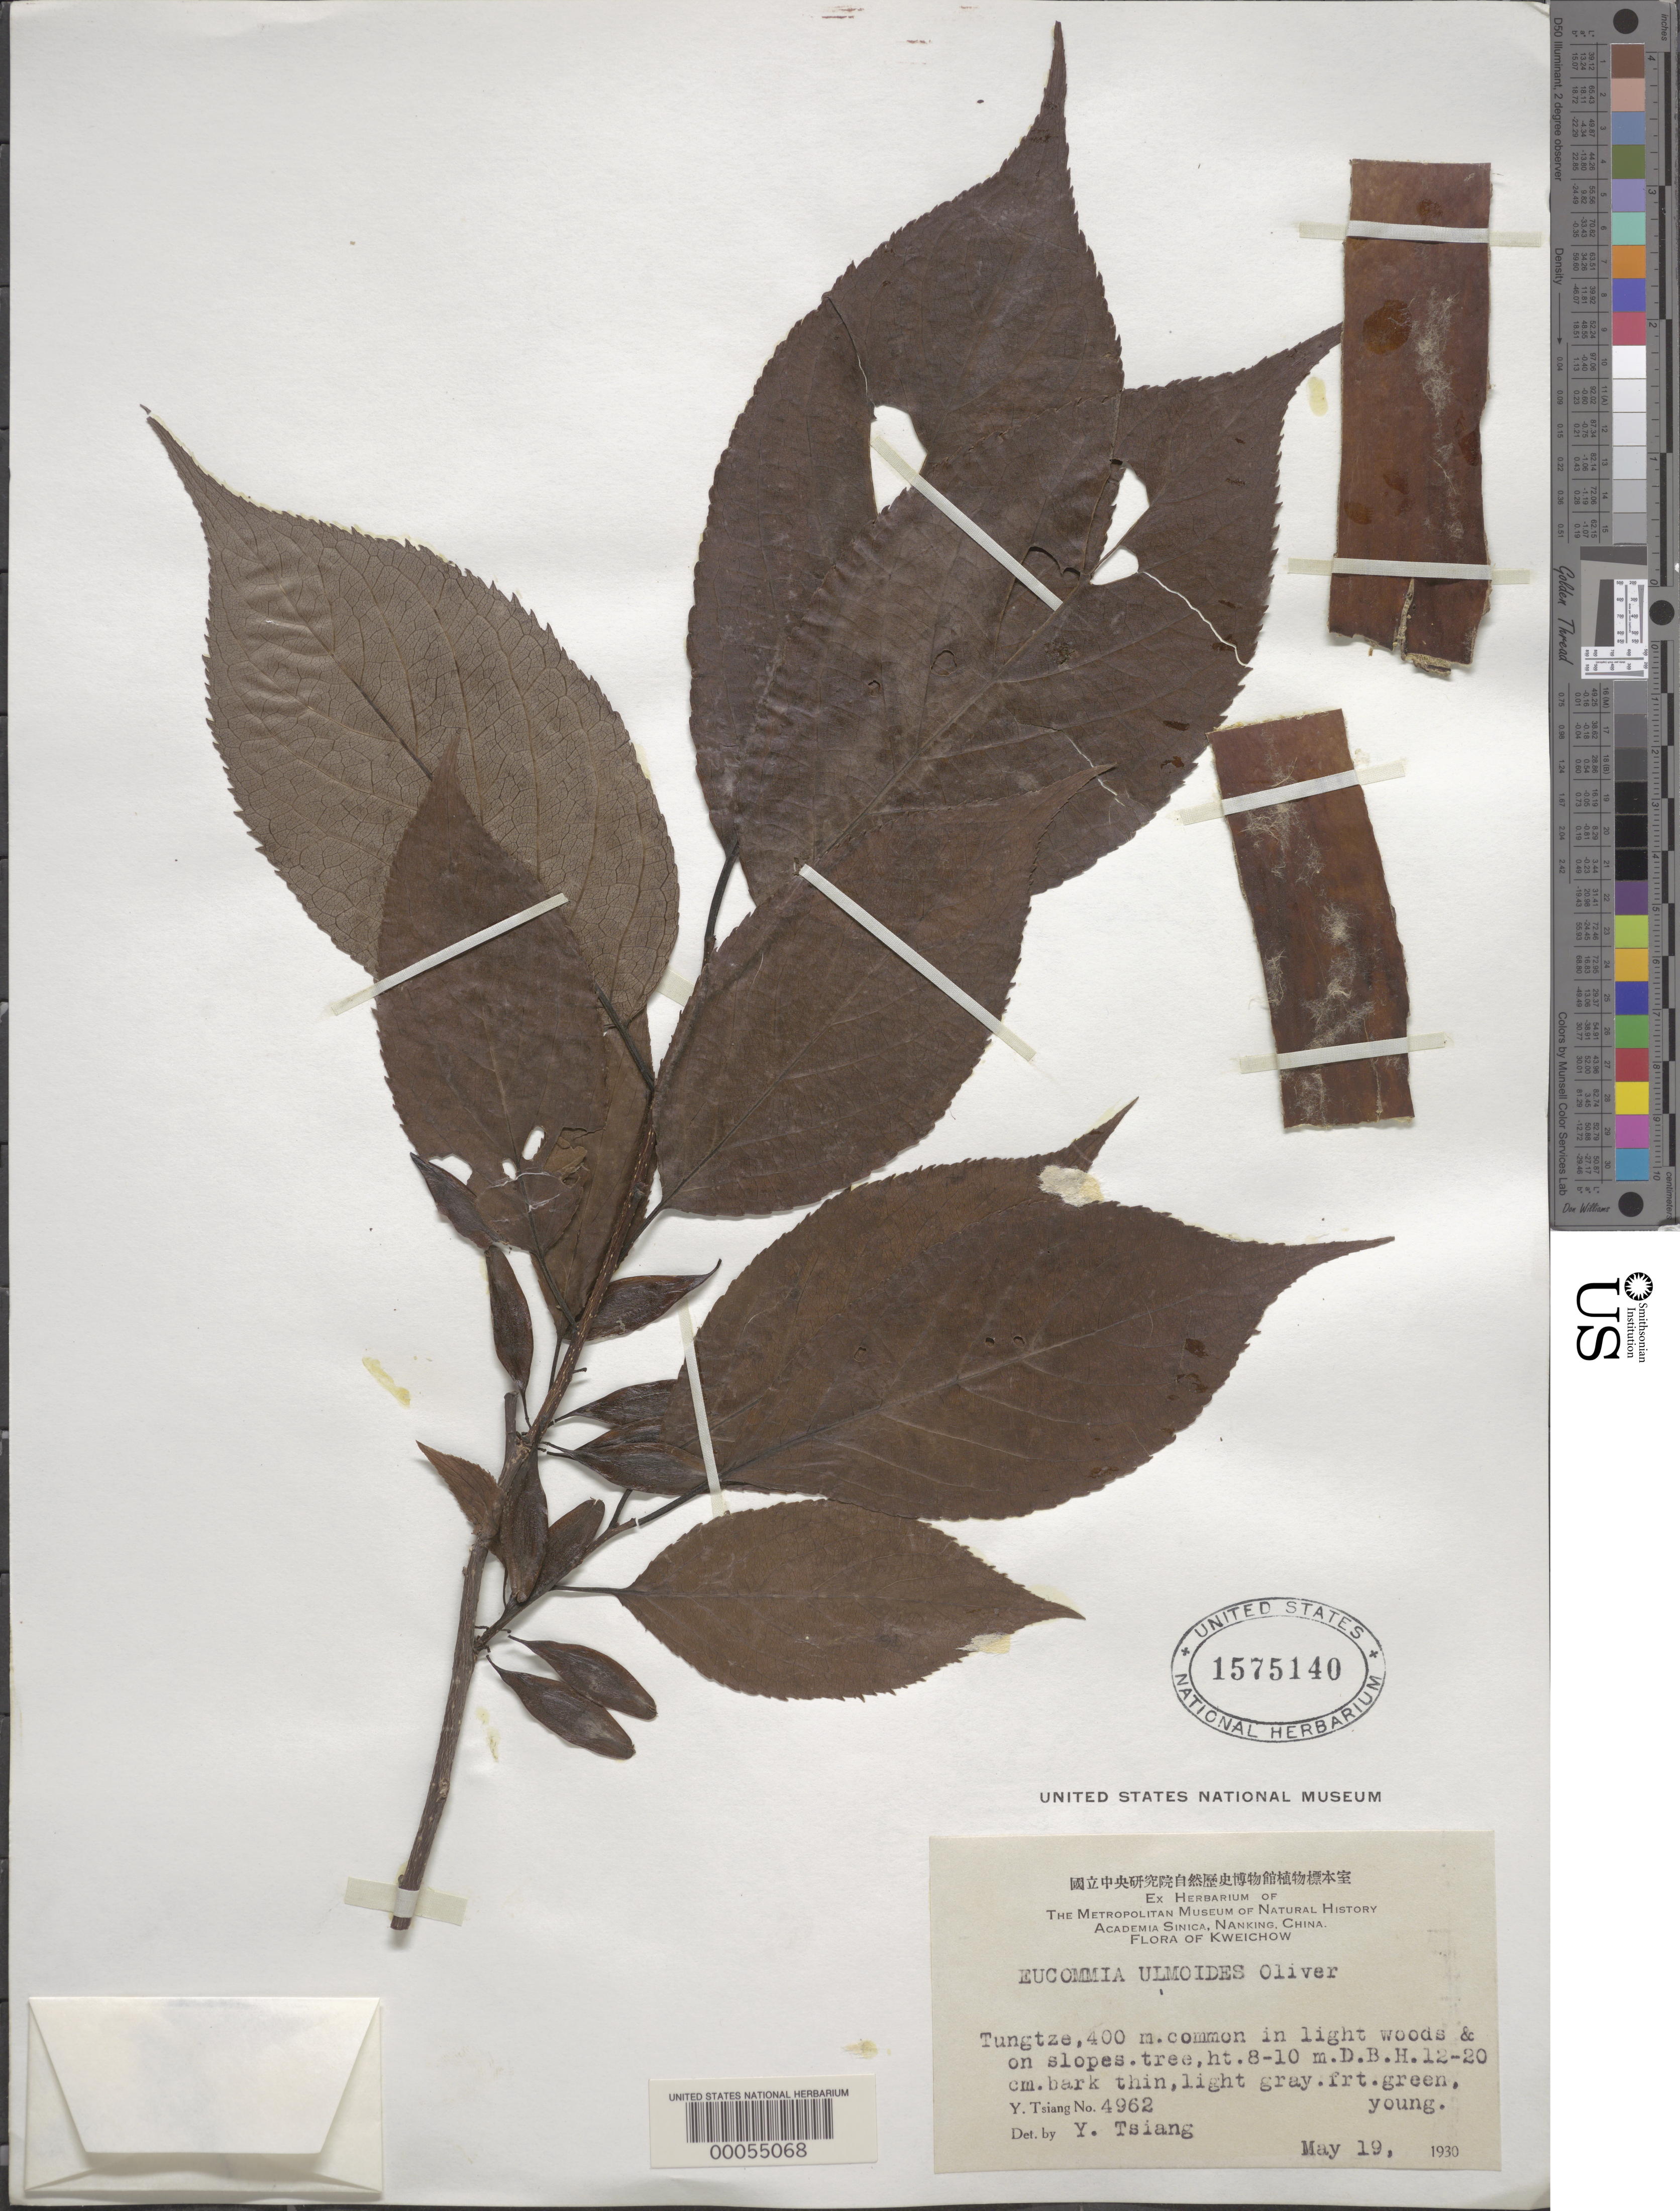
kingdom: Plantae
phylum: Tracheophyta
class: Magnoliopsida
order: Garryales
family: Eucommiaceae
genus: Eucommia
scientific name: Eucommia ulmoides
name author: Oliv.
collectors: Y. Tsiang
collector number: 4962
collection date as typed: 19 May 1930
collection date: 1930-05-19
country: China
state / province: Guizhou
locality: Tungtze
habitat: Light woods and on slopes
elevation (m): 400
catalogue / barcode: US 1575140